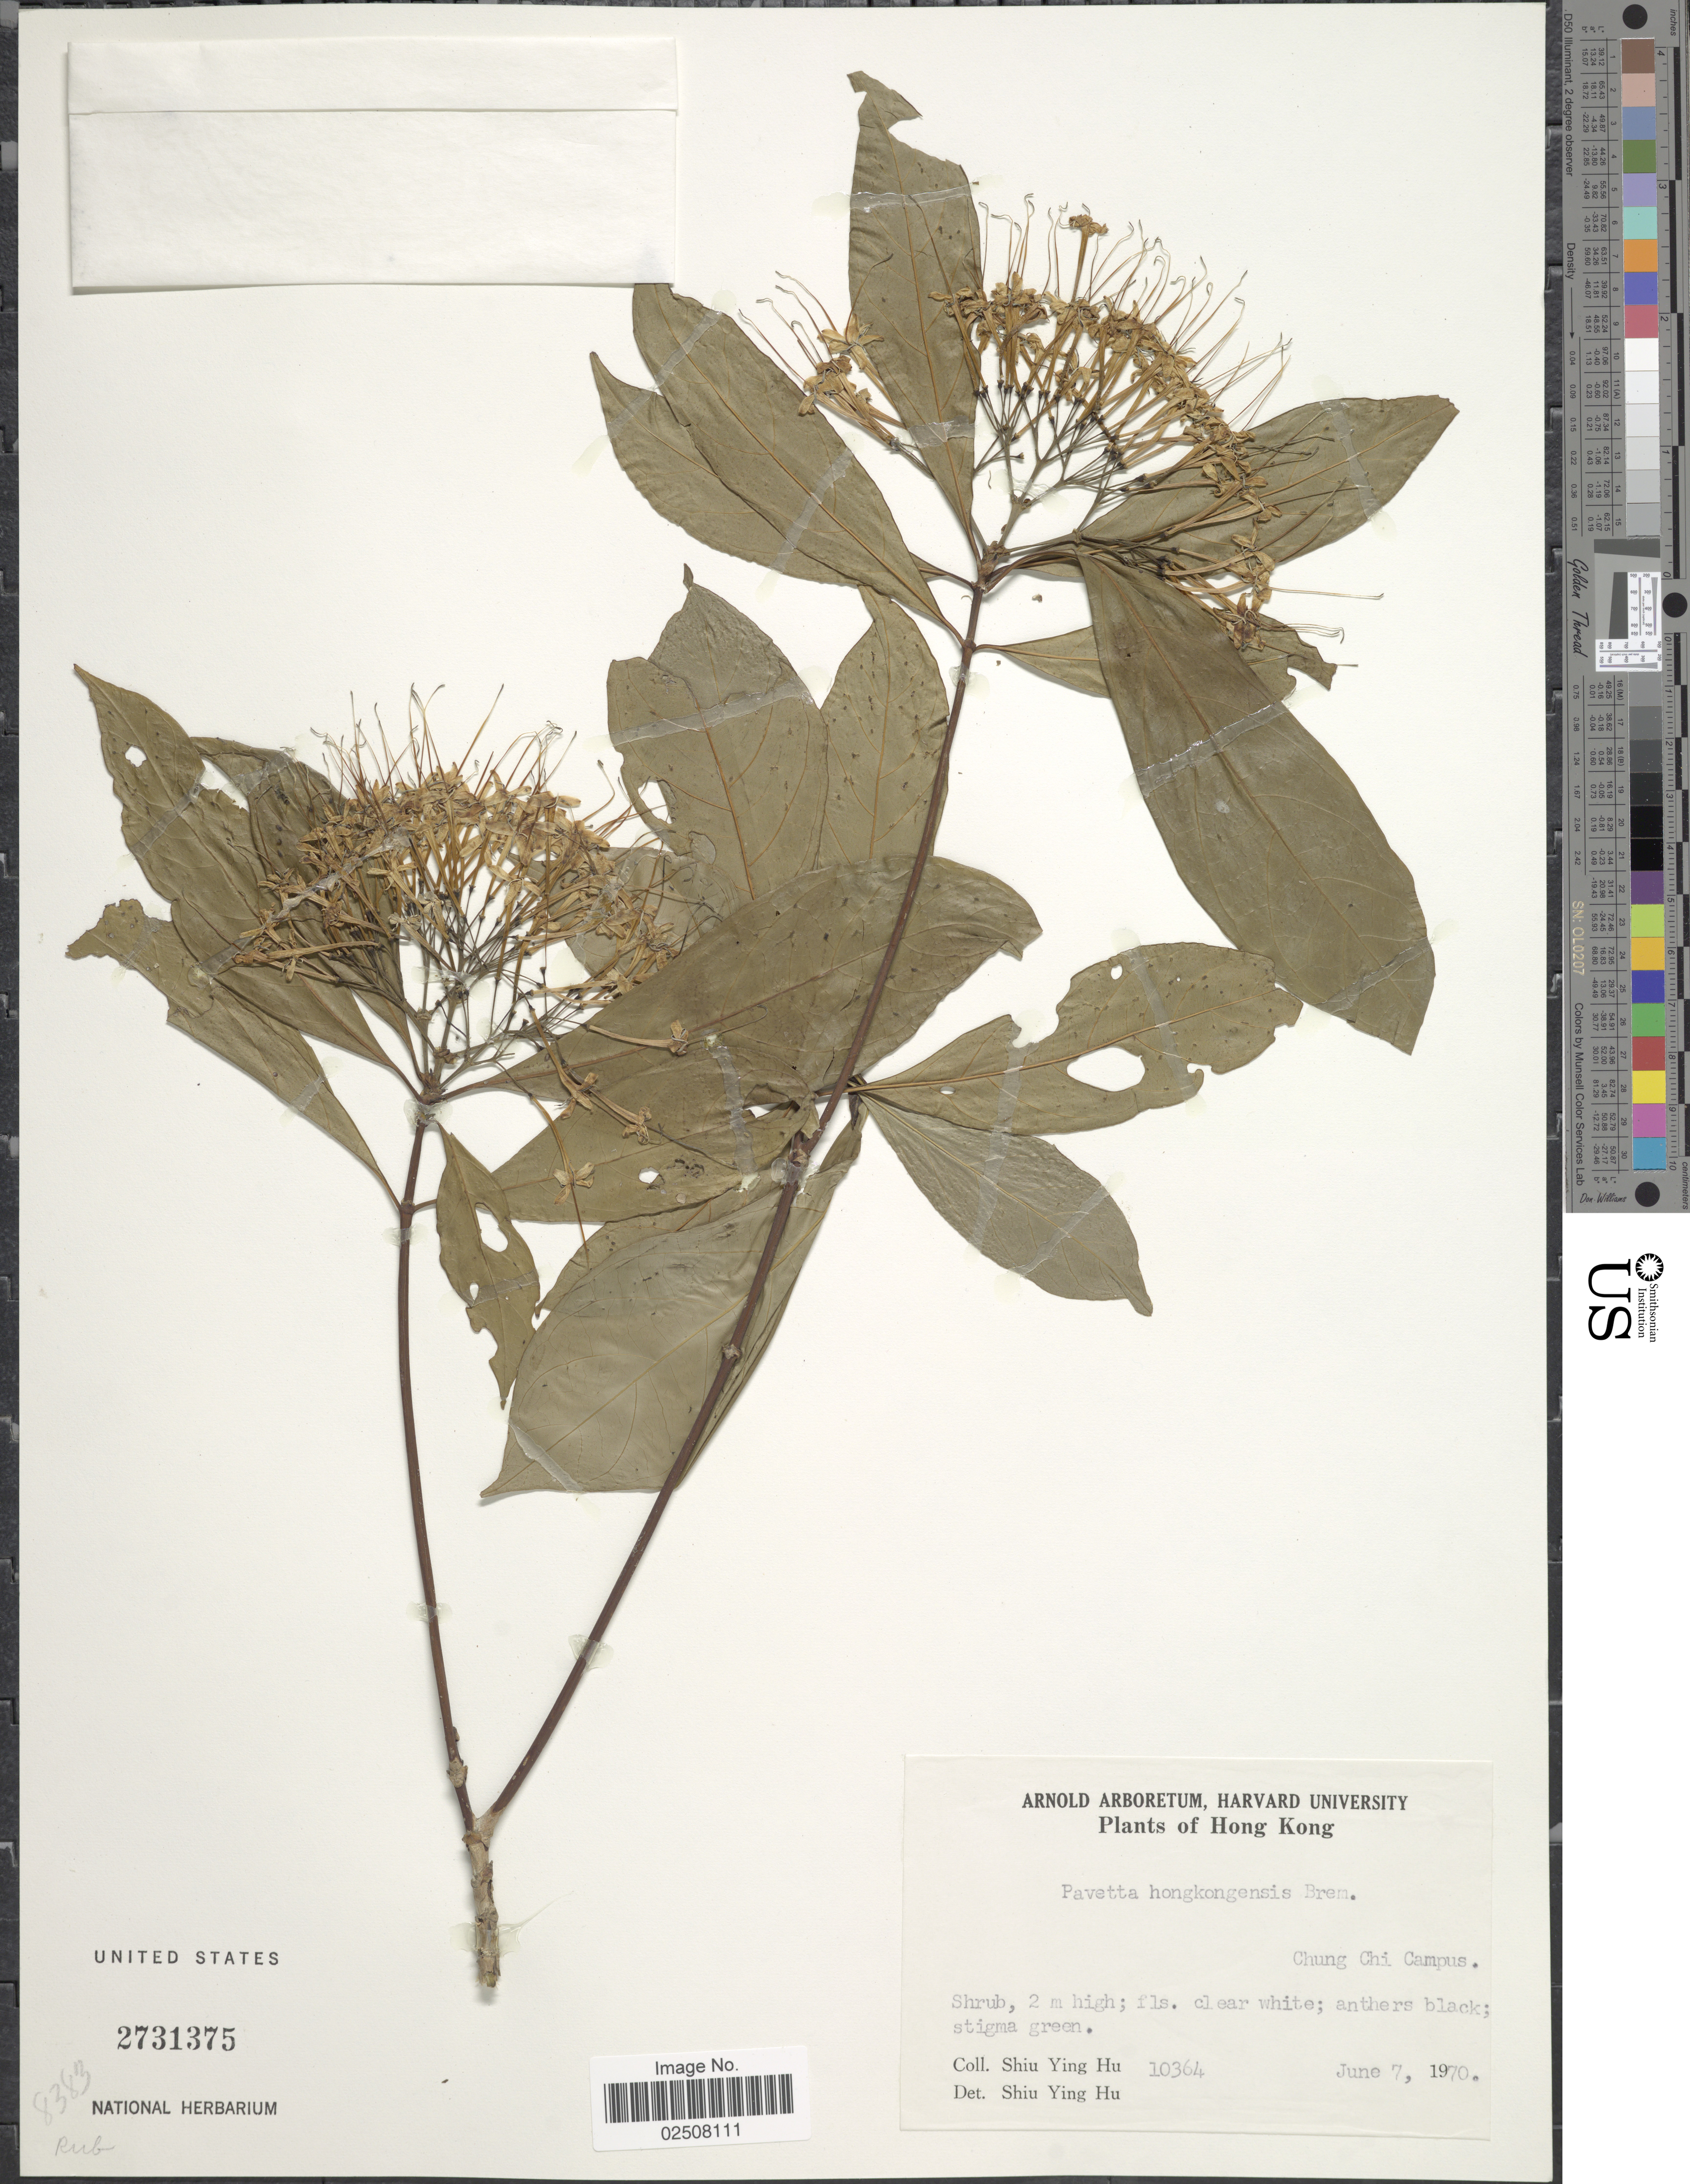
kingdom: Plantae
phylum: Tracheophyta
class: Magnoliopsida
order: Gentianales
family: Rubiaceae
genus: Pavetta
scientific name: Pavetta hongkongensis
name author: Bremek.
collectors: S. Y. Hu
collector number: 10364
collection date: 1970-06-07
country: China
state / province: Hong Kong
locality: Chung Chi Campus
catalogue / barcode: US 2731375